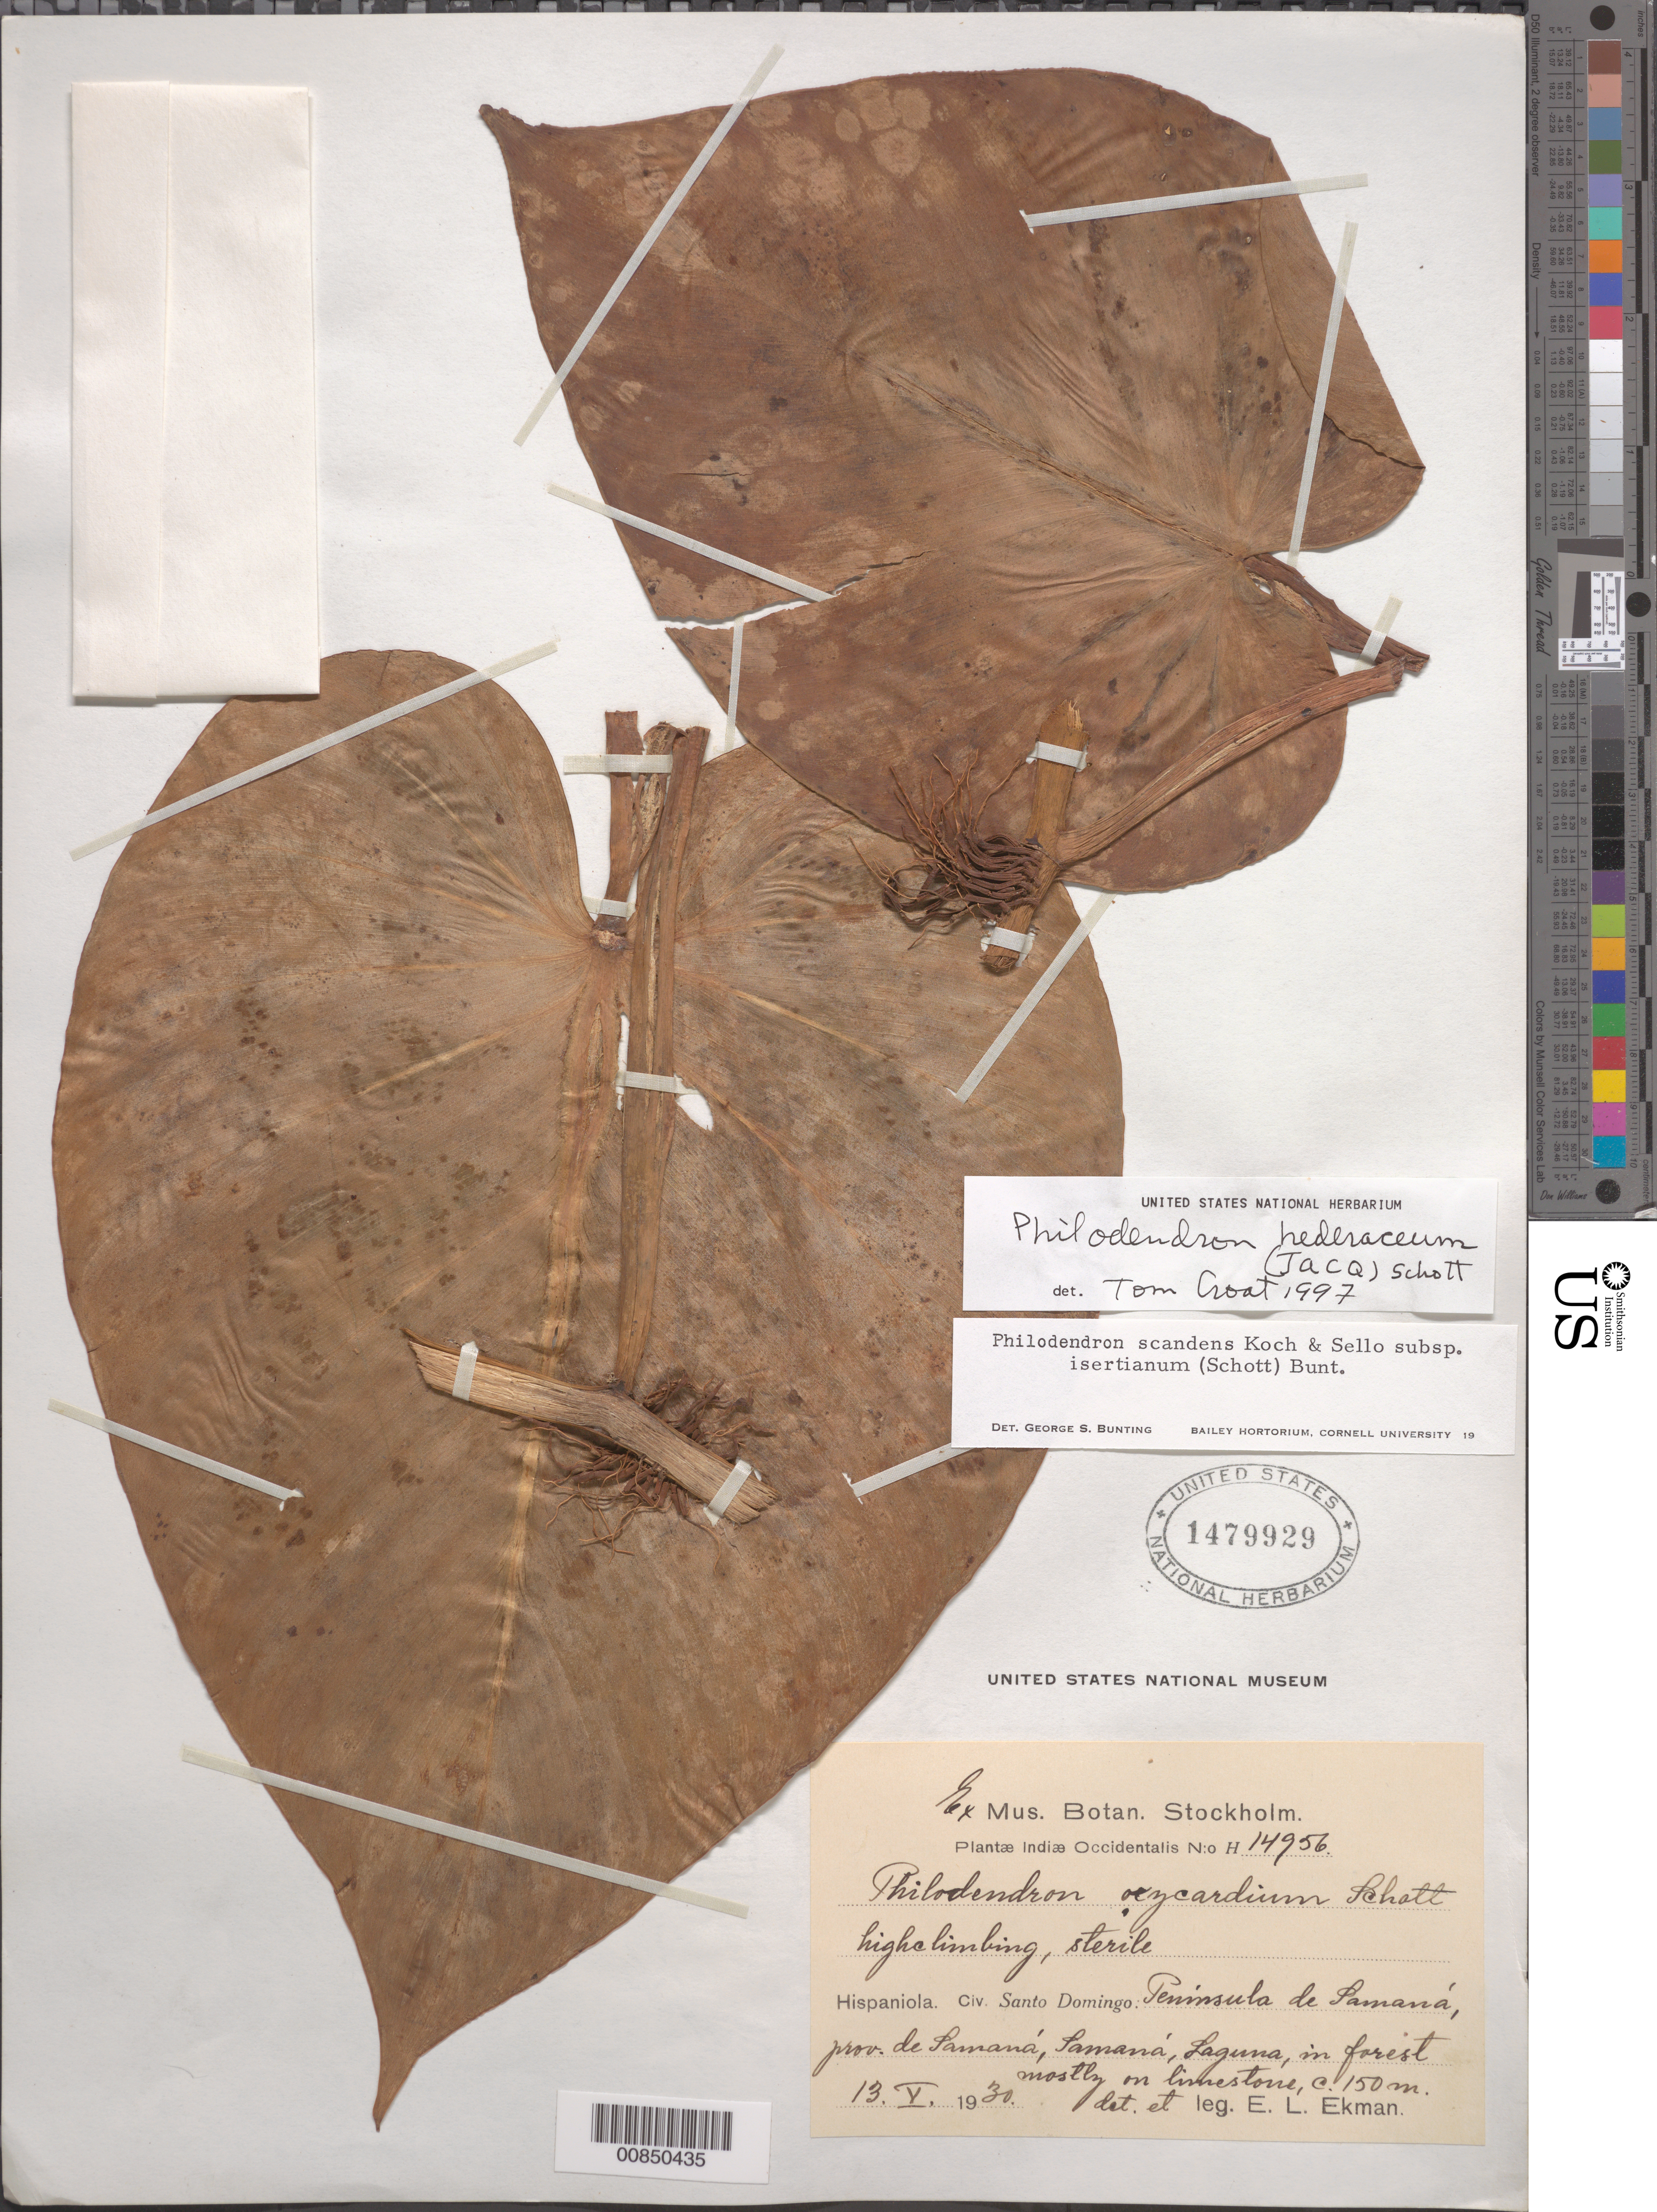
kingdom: Plantae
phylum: Tracheophyta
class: Liliopsida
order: Alismatales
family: Araceae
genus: Philodendron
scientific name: Philodendron hederaceum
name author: (Jacq.) Schott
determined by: Croat, Thomas B., Missouri Botanical Garden (MO)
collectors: E. L. Ekman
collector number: H 14956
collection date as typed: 13 May 1930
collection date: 1930-05-13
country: Dominican Republic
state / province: Samana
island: Hispaniola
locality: Península de Samaná, Samaná, Laguna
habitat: In forest, mostly on limestone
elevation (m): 150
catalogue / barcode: US 1479929